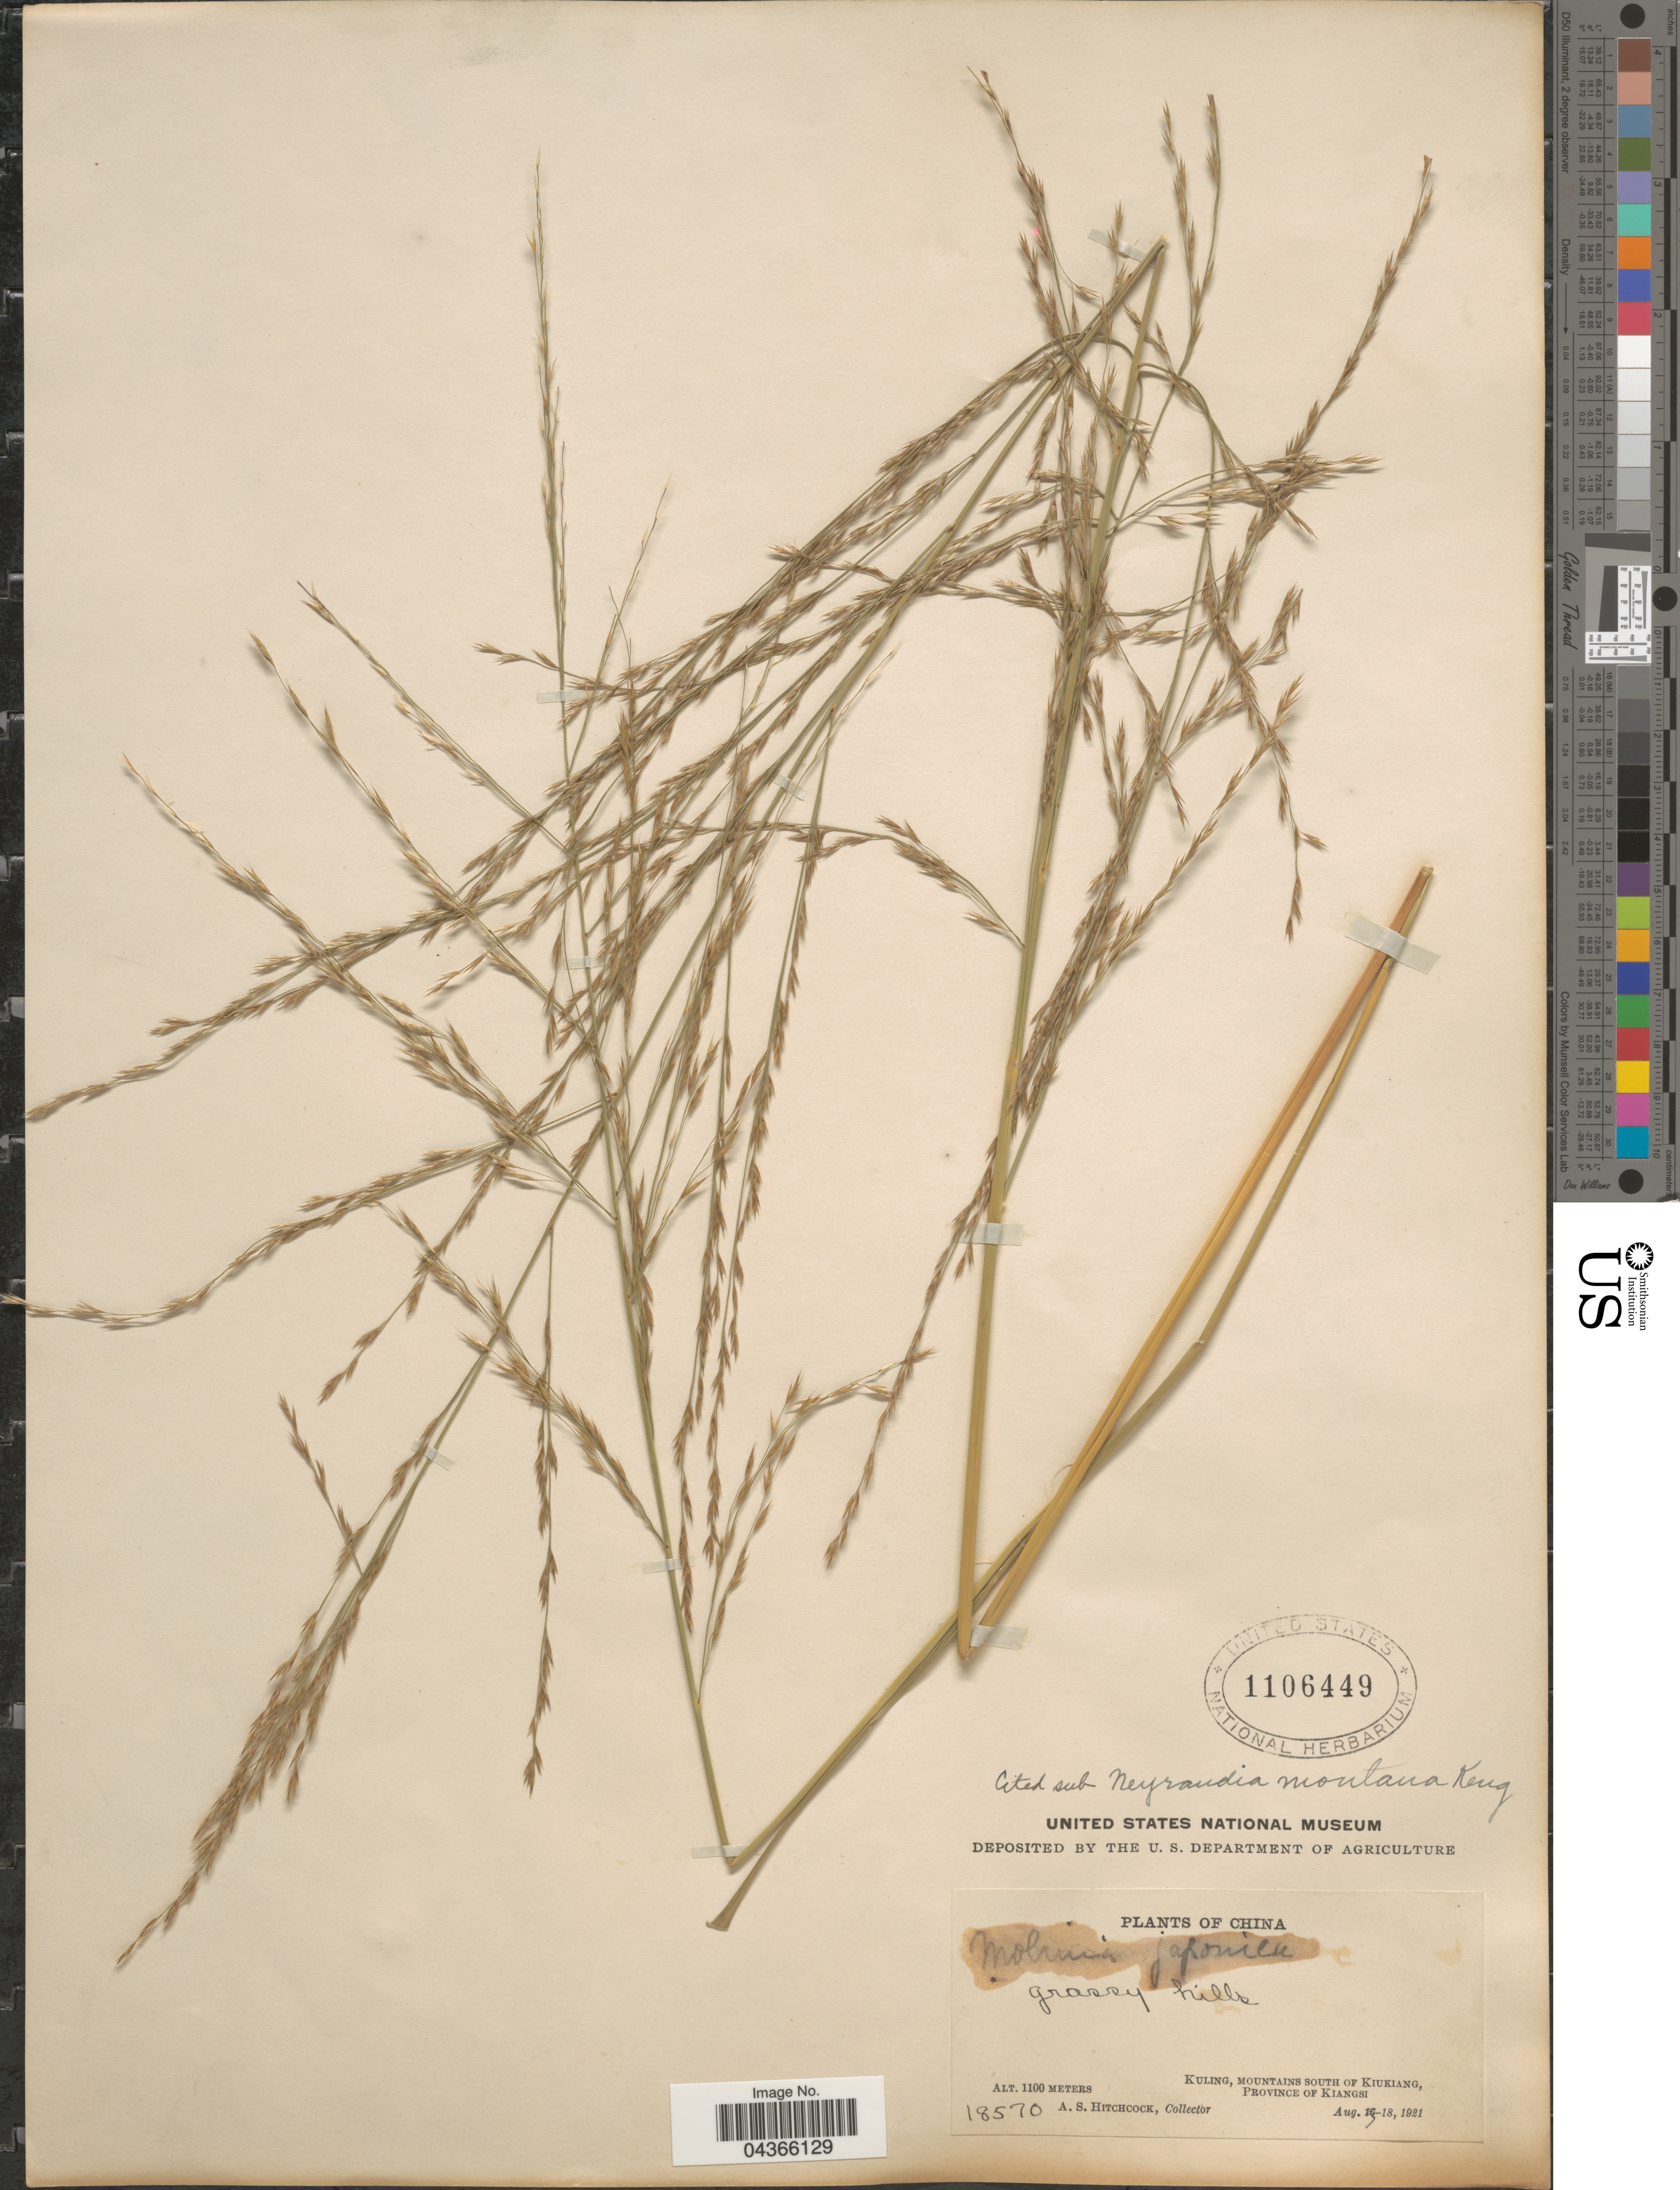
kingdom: Plantae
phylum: Tracheophyta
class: Liliopsida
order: Poales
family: Poaceae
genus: Neyraudia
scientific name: Neyraudia montana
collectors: A. S. Hitchcock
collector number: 18570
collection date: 1921-08-13/1921-08-18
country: China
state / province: Jiangxi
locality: Grassy hills. Kuling, mountains south of Kiukiang, Province of Kiangsi.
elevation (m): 1100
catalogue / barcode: US 1106449